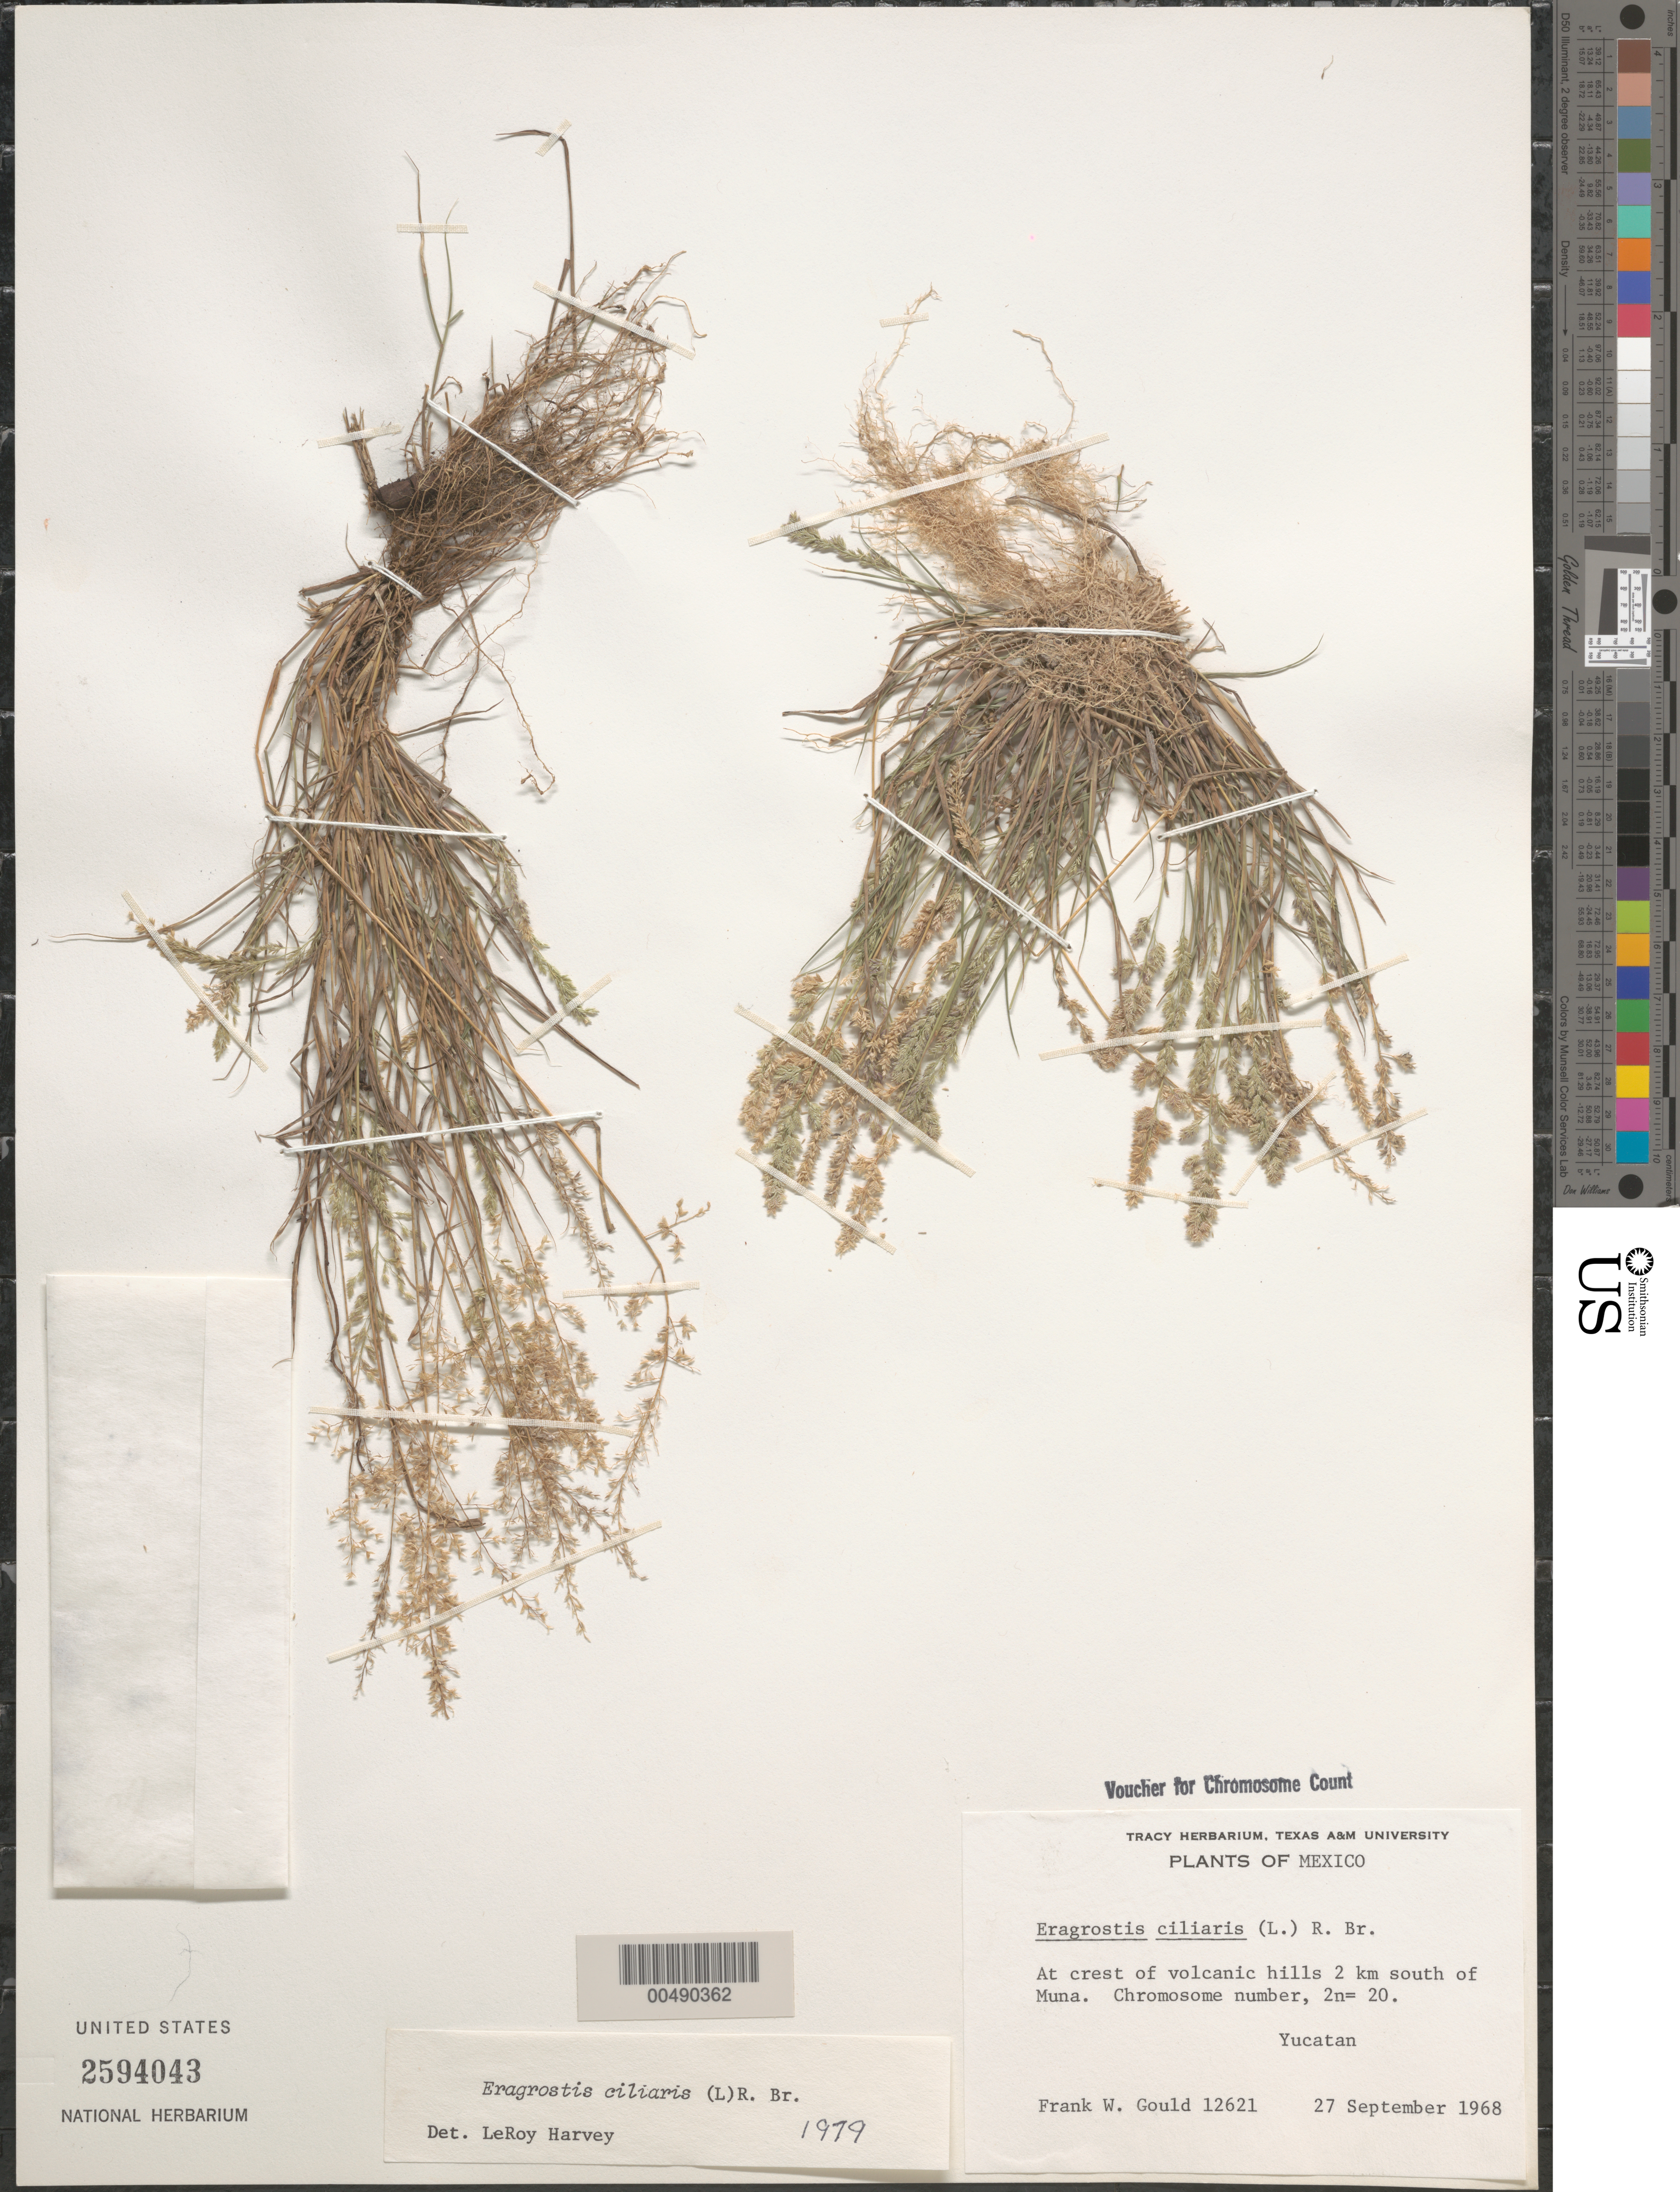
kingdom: Plantae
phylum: Tracheophyta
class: Liliopsida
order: Poales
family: Poaceae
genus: Eragrostis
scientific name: Eragrostis ciliaris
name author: (L.) R. Br.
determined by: Harvey, L. H.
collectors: F. W. Gould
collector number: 12621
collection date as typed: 27 Sep 1968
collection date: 1968-09-27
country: Mexico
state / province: Yucatan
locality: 2 km S of Muna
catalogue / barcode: US 2594043